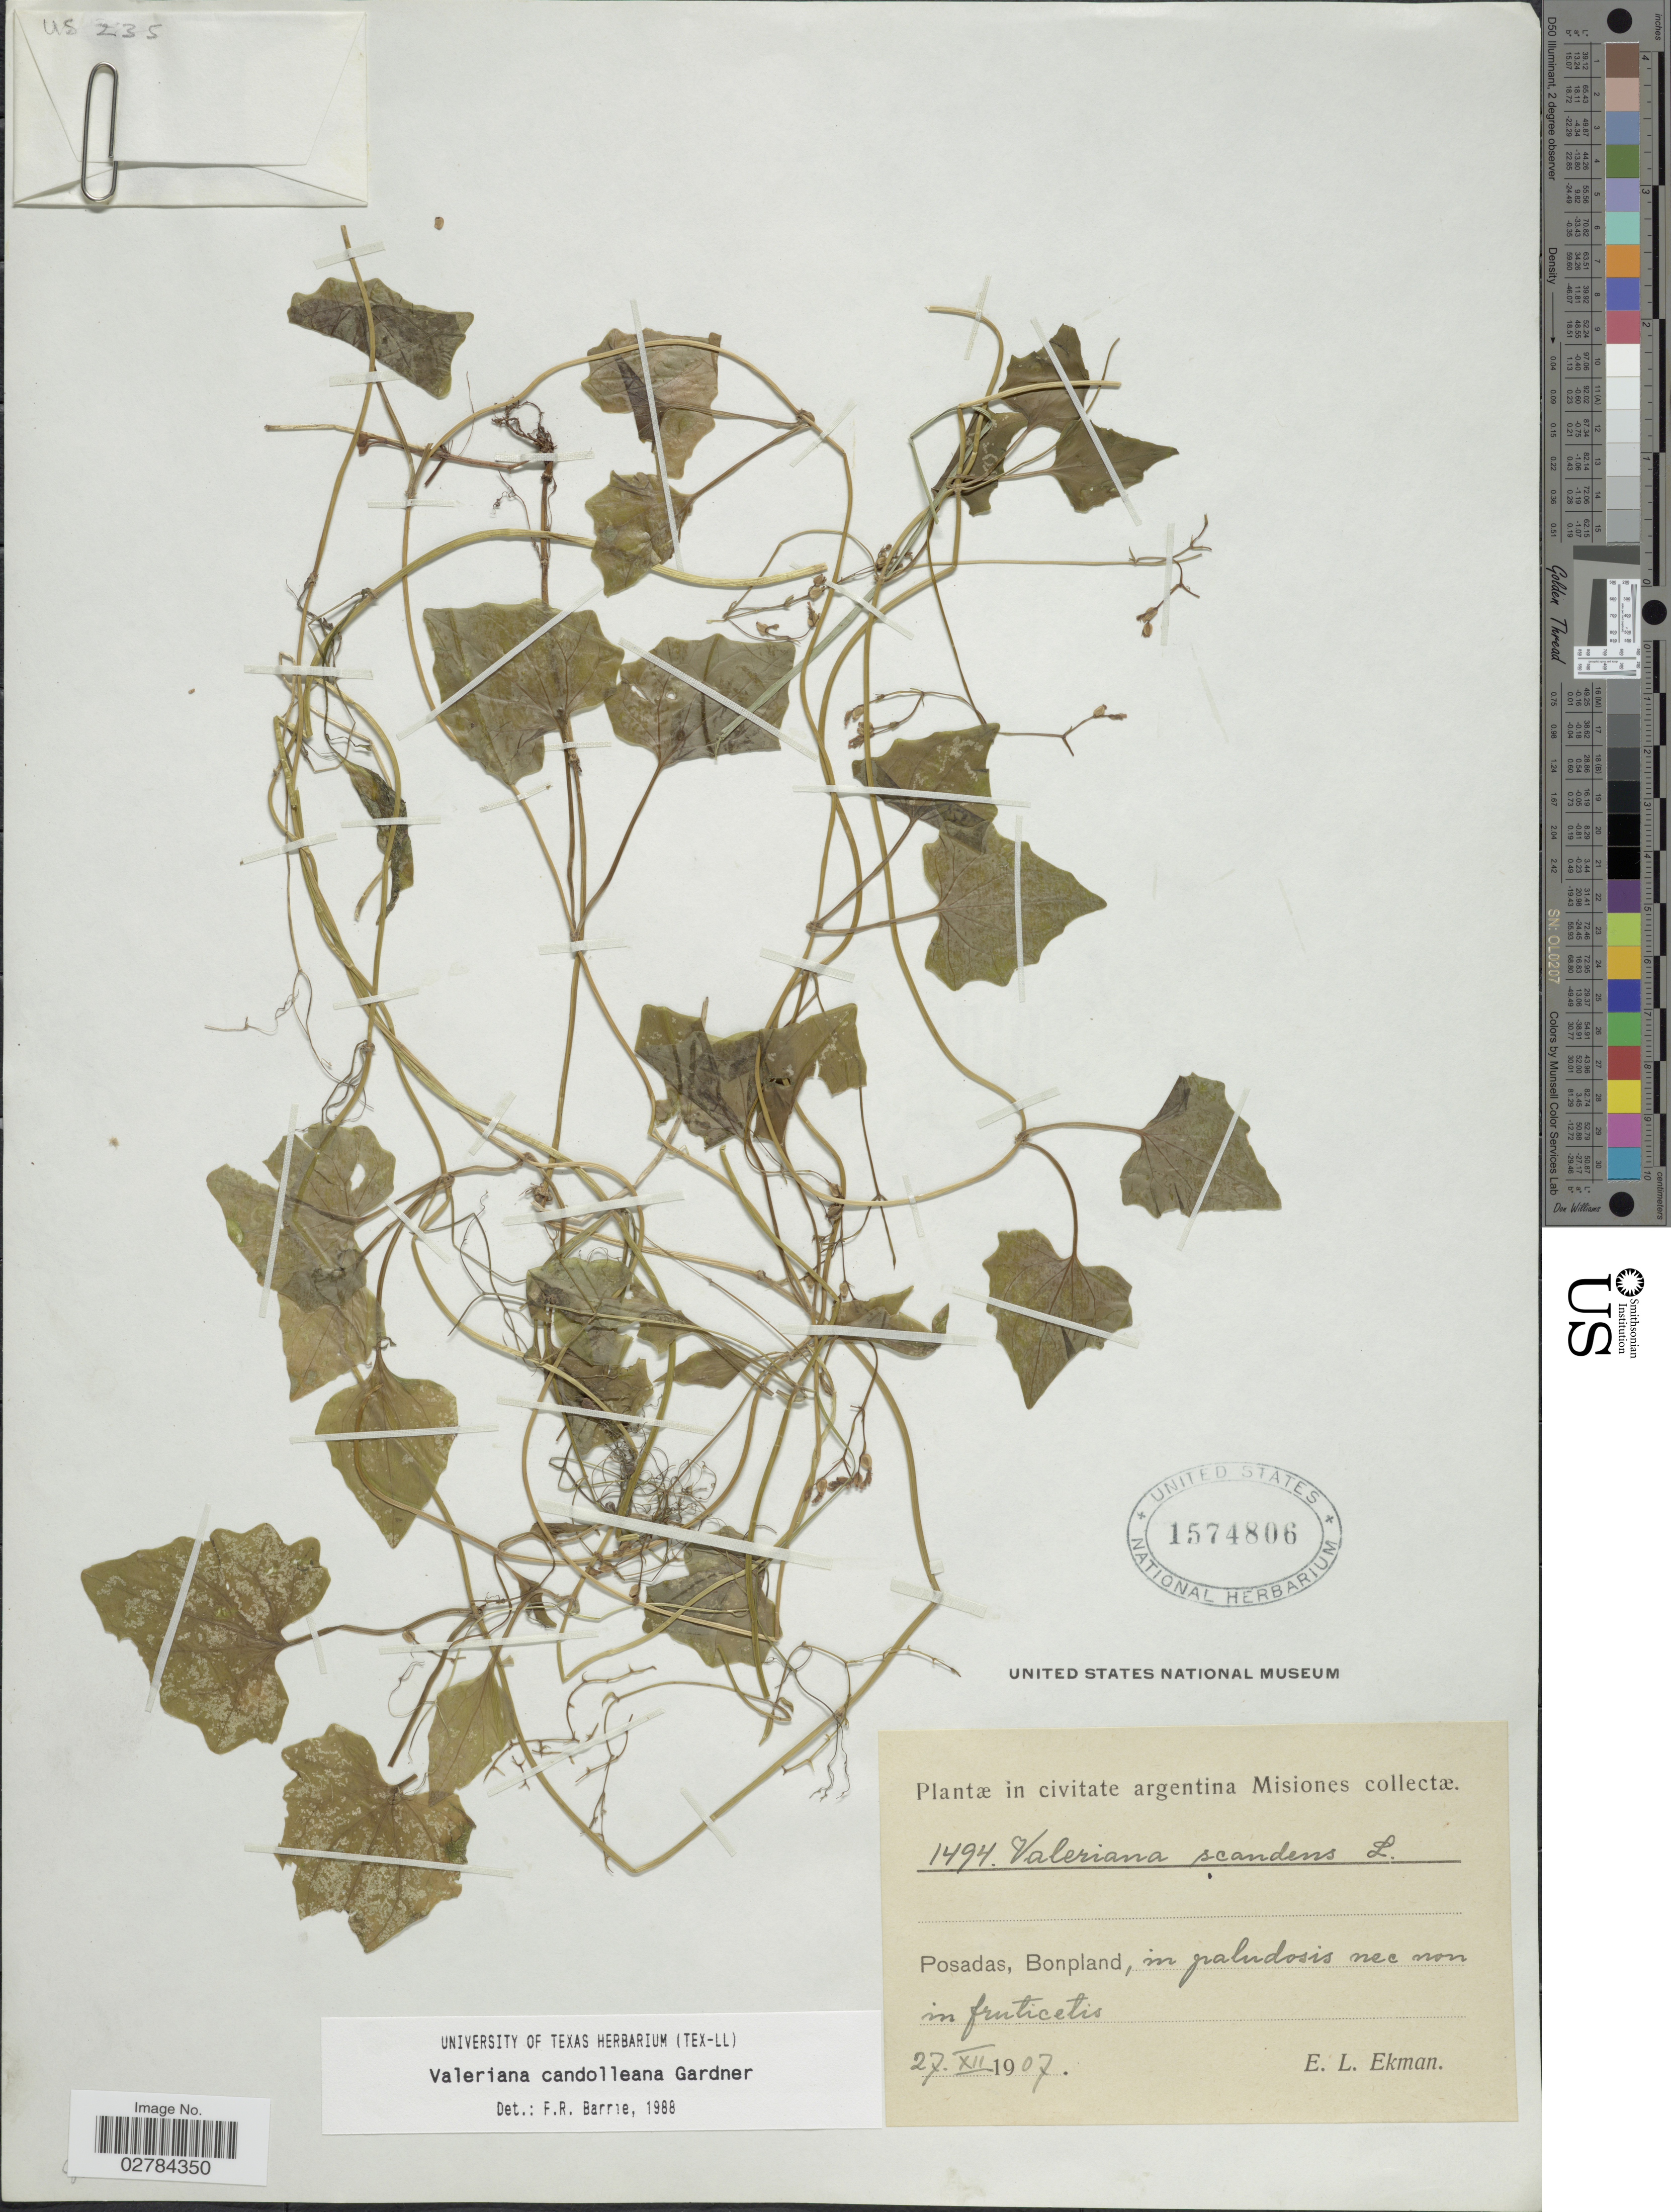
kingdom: Plantae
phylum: Tracheophyta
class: Magnoliopsida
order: Dipsacales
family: Caprifoliaceae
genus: Valeriana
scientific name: Valeriana candolleana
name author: Gardner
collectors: E. L. Ekman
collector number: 1494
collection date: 1907-12-27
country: Argentina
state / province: Misiones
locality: Posadas, Bonpland,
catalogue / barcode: US 1574806